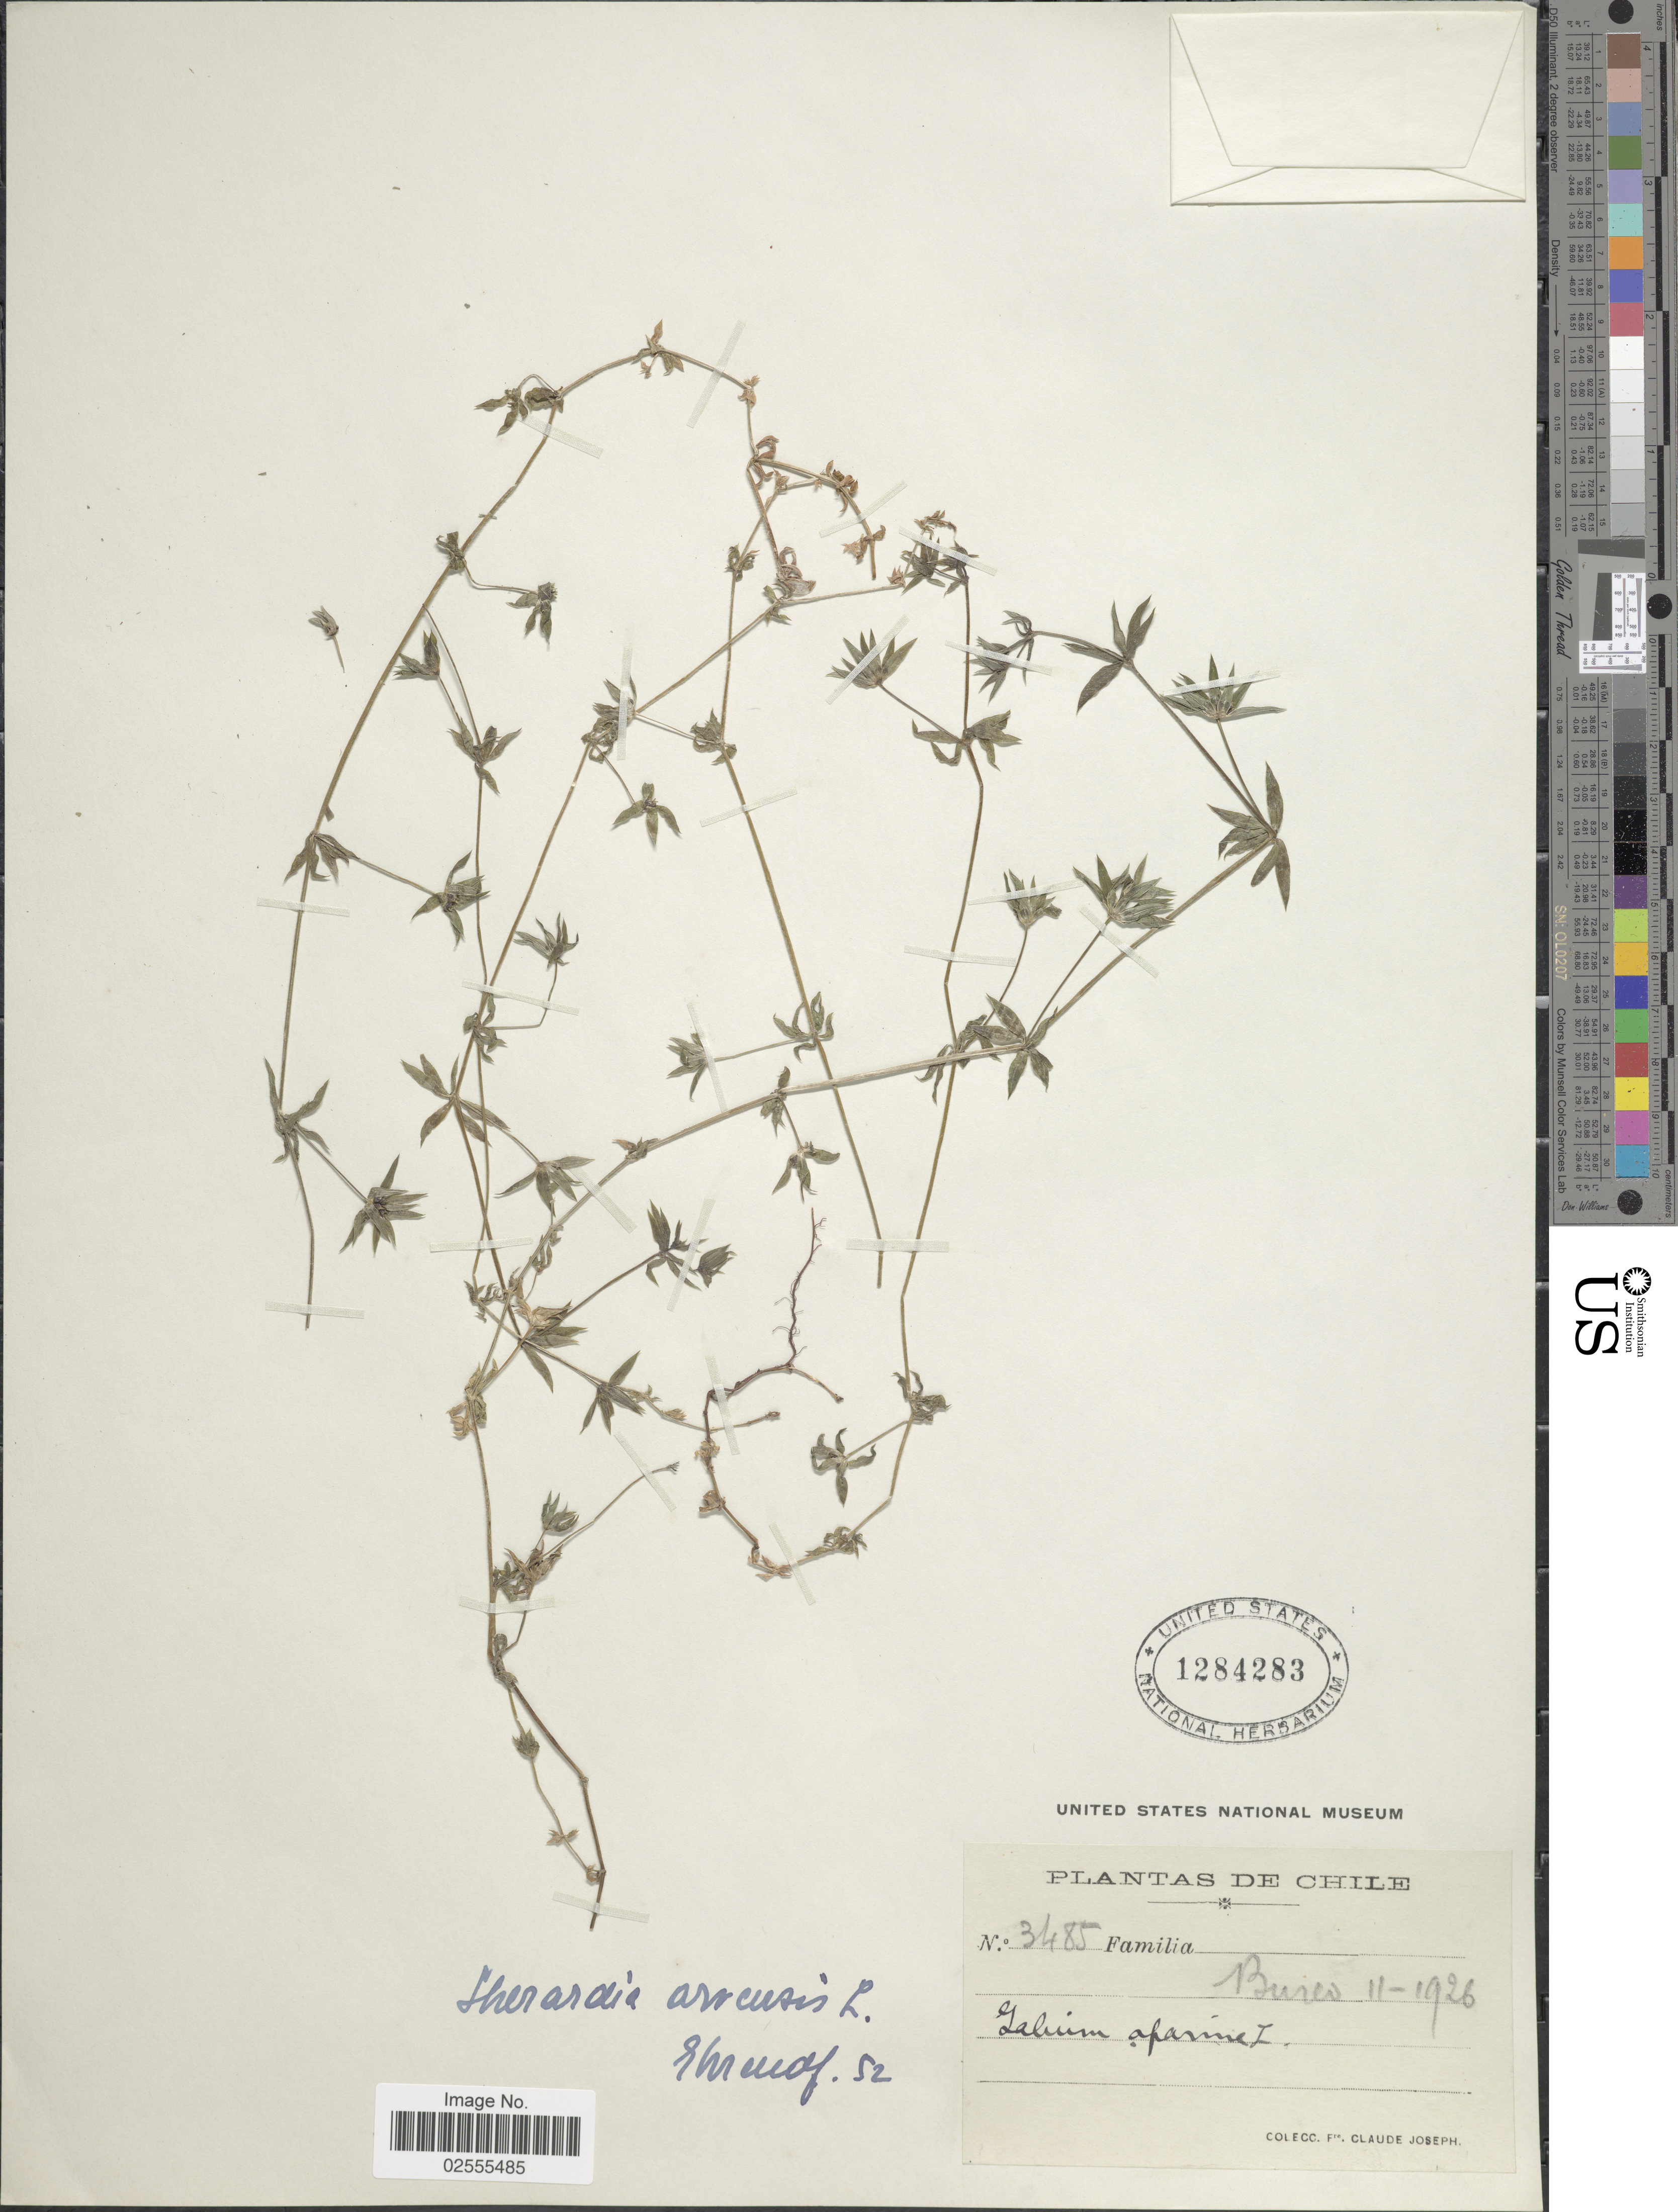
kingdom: Plantae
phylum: Tracheophyta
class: Magnoliopsida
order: Gentianales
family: Rubiaceae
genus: Sherardia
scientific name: Sherardia arvensis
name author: L.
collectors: Bro. Claude-Joseph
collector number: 3485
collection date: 1926-11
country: Chile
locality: Bureo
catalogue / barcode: US 1284283